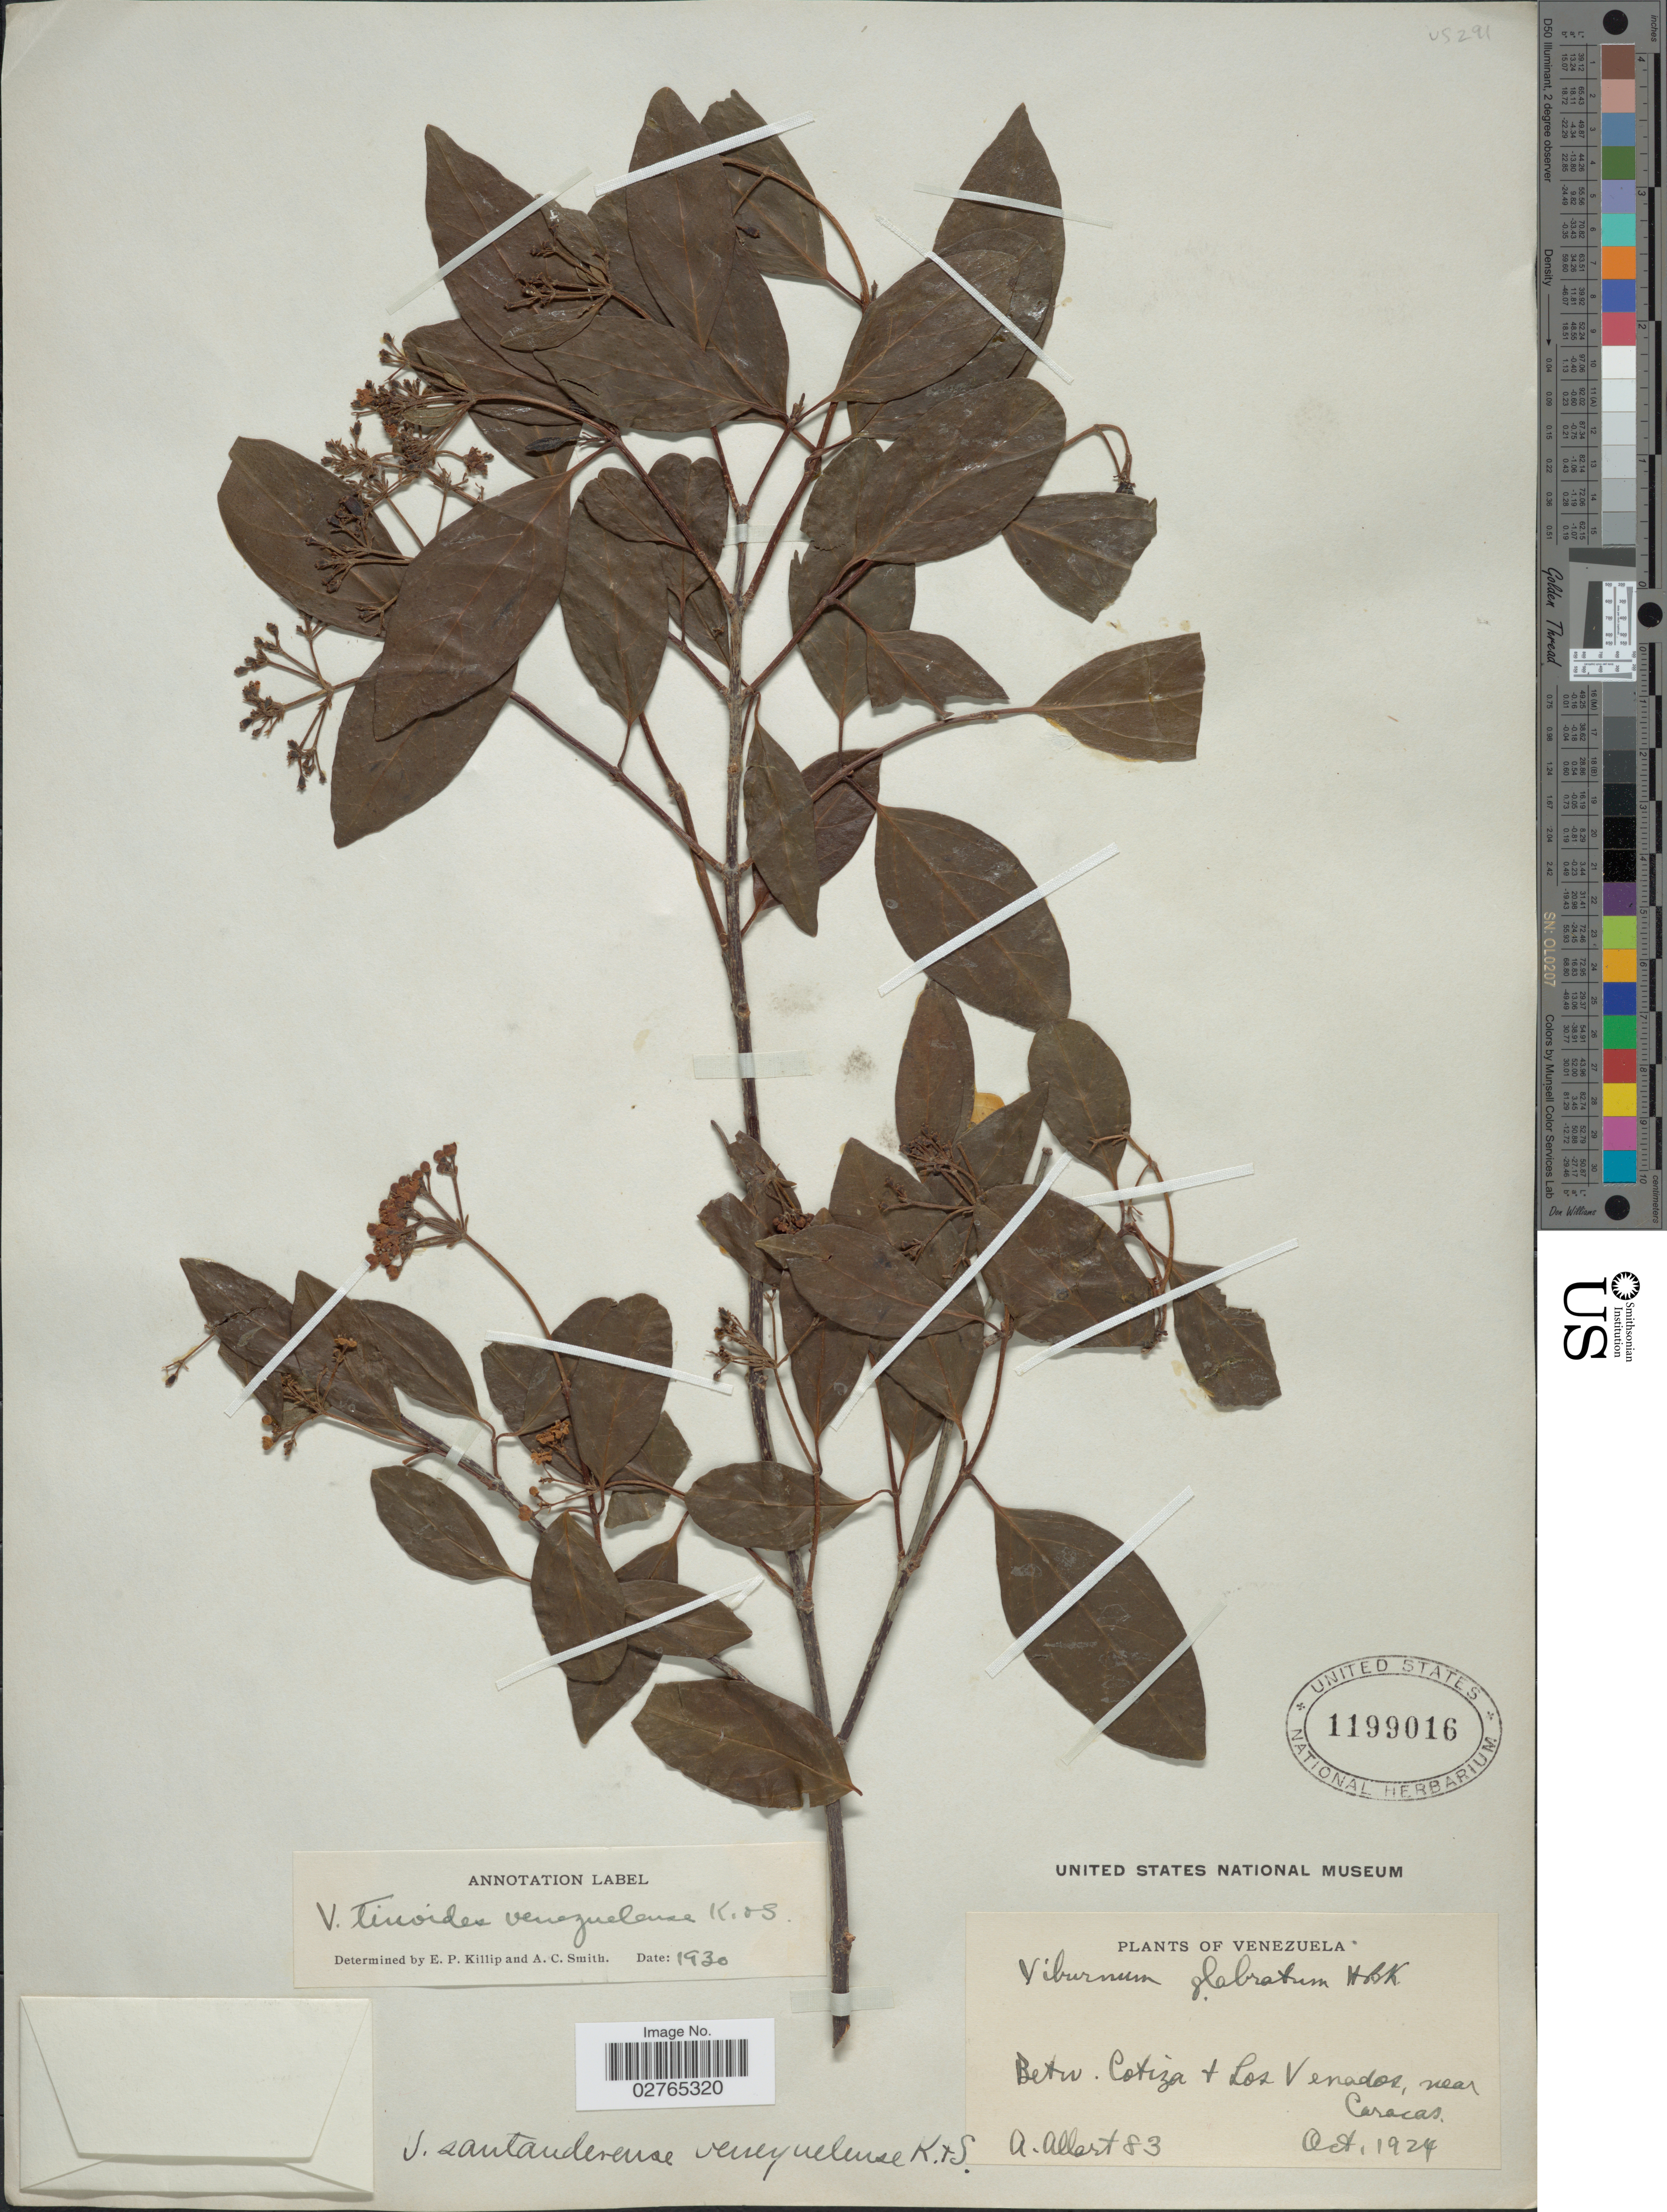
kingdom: Plantae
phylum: Tracheophyta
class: Magnoliopsida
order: Dipsacales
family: Viburnaceae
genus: Viburnum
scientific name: Viburnum tinoides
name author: L. f.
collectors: A. Allart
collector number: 83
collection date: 1924-10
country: Venezuela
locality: Betw. Cotiza & Los Venados, near Caracas.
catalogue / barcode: US 1199016